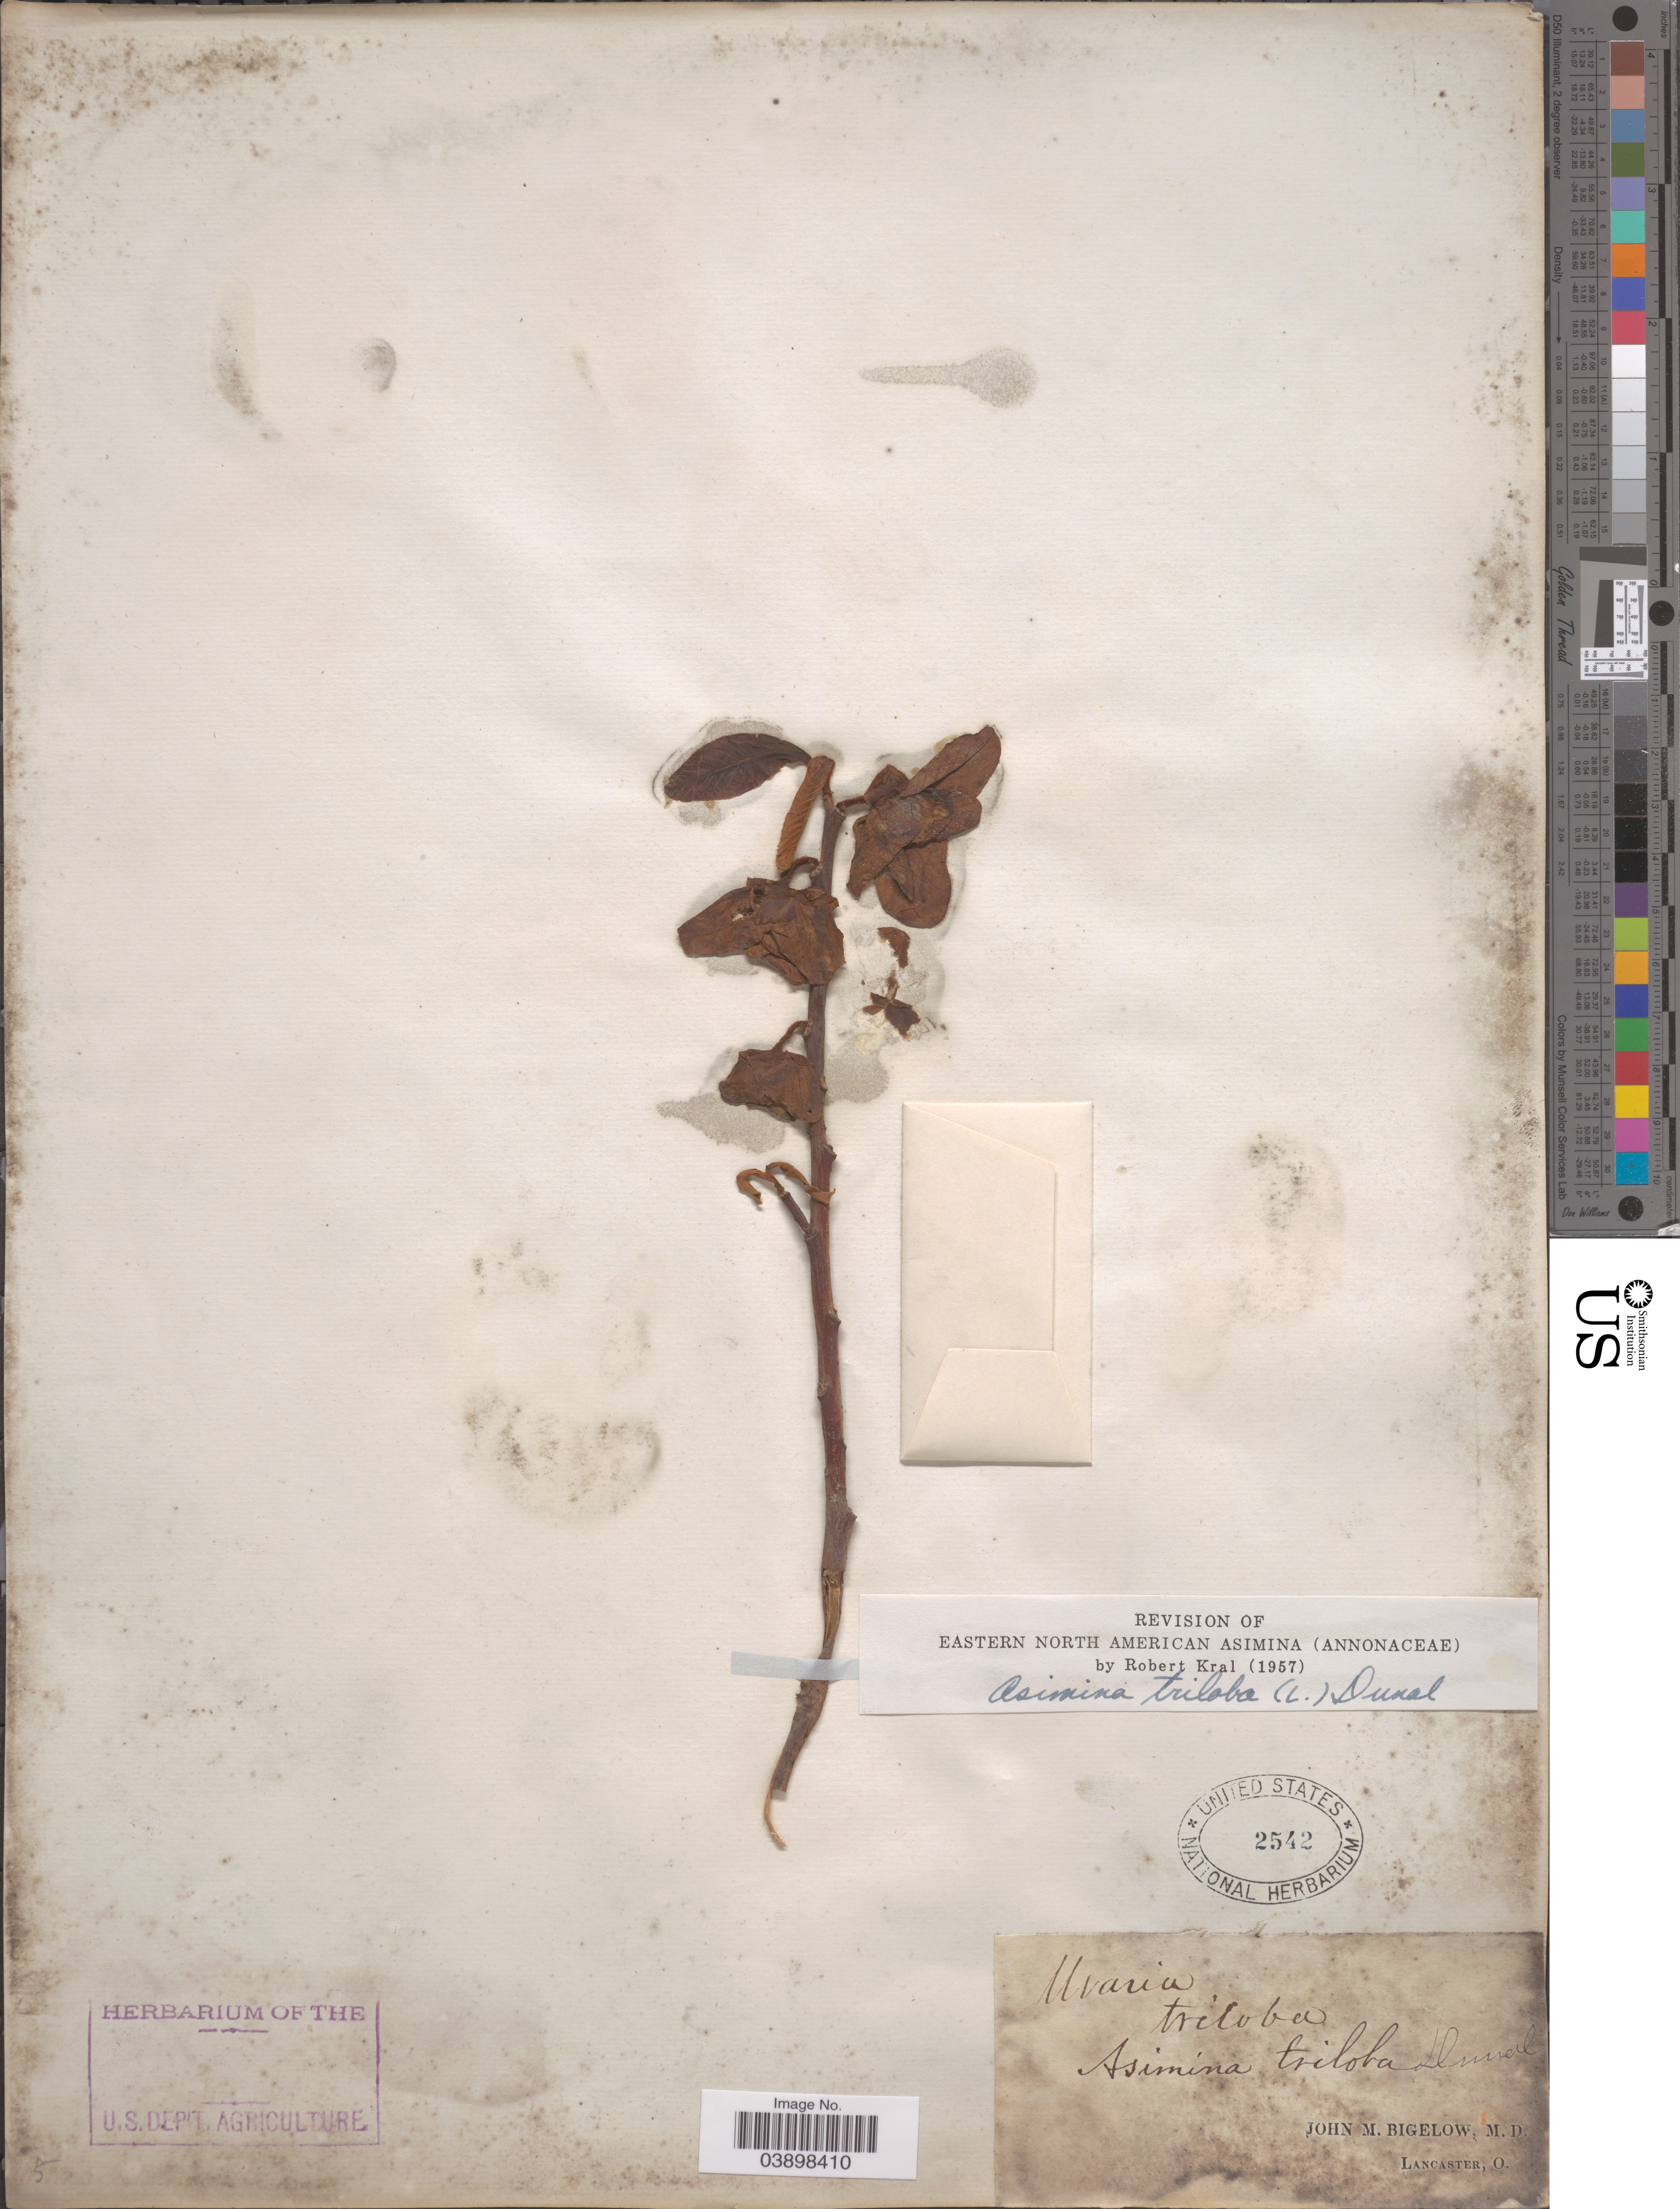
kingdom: Plantae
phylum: Tracheophyta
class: Magnoliopsida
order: Magnoliales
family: Annonaceae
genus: Asimina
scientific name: Asimina triloba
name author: (L.) Dunal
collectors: J. M. Bigelow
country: United States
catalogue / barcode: US 2542